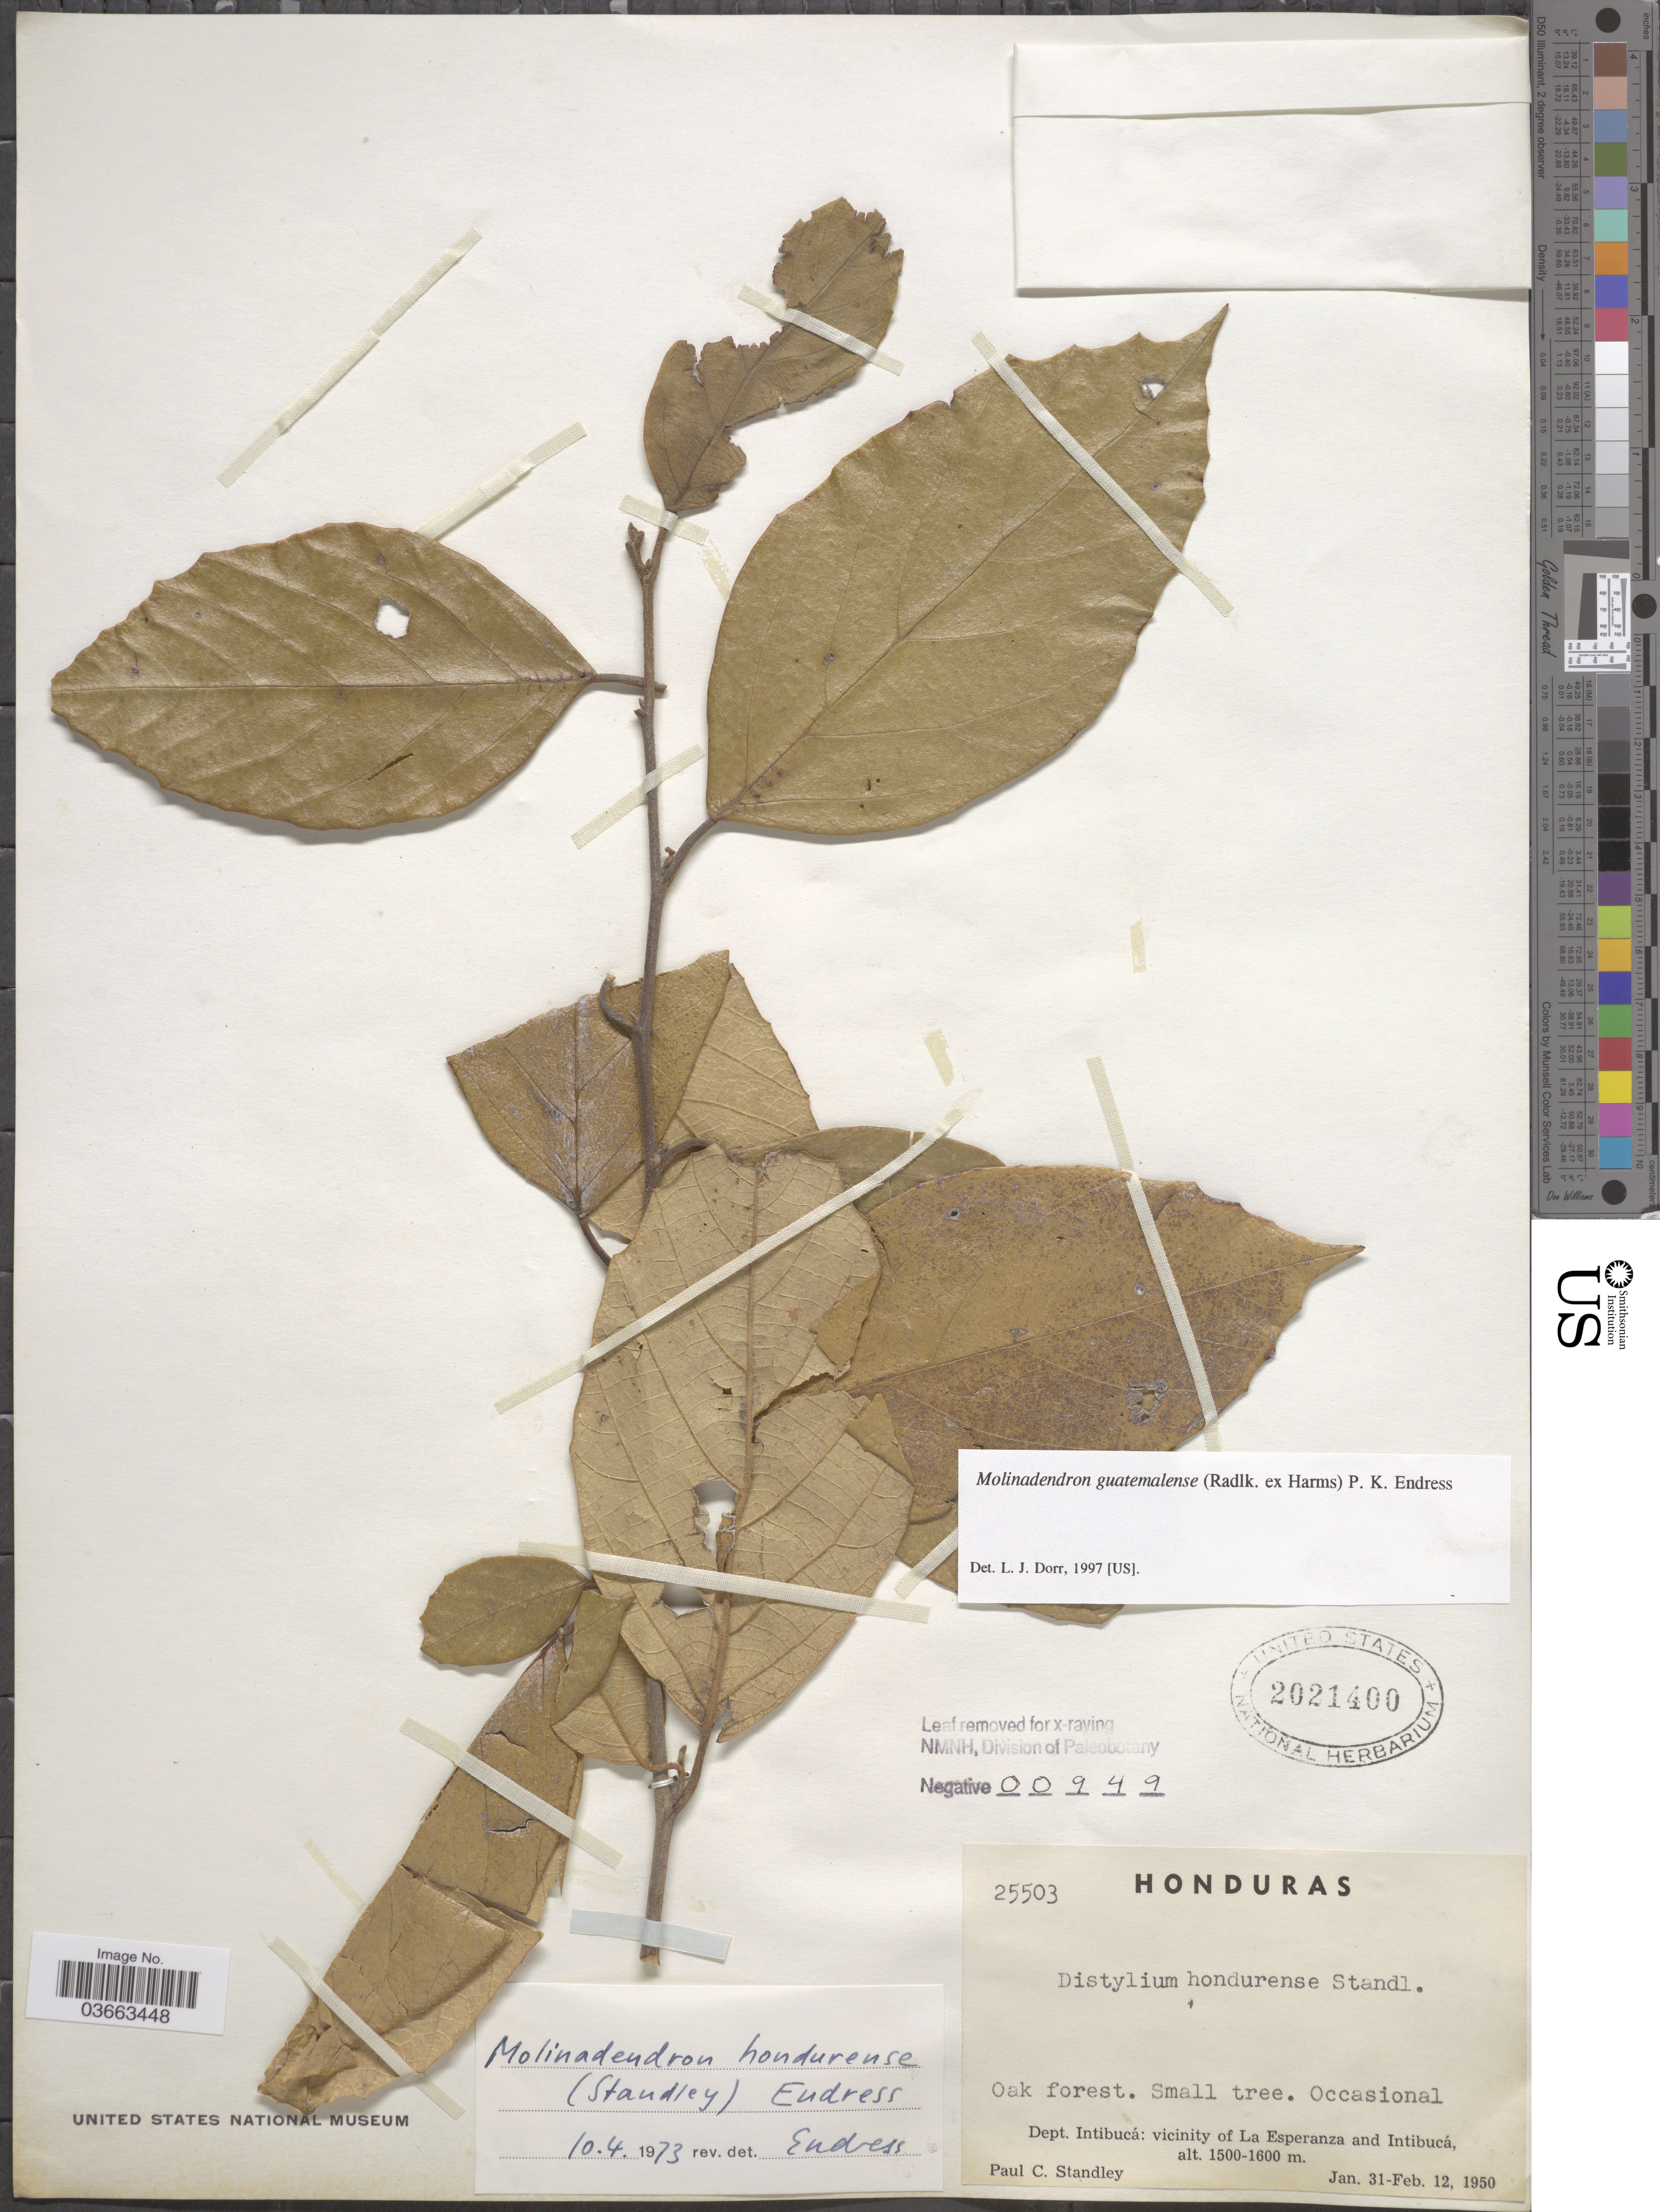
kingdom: Plantae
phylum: Tracheophyta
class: Magnoliopsida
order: Saxifragales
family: Hamamelidaceae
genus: Molinadendron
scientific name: Molinadendron guatemalense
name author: (Harms)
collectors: P. C. Standley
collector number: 25503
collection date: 1950-01-31/1950-02-12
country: Honduras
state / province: Intibuca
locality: Dept. Intibucá: vicinity of La Esperanza and Intibucá.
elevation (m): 1500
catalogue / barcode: US 2021400